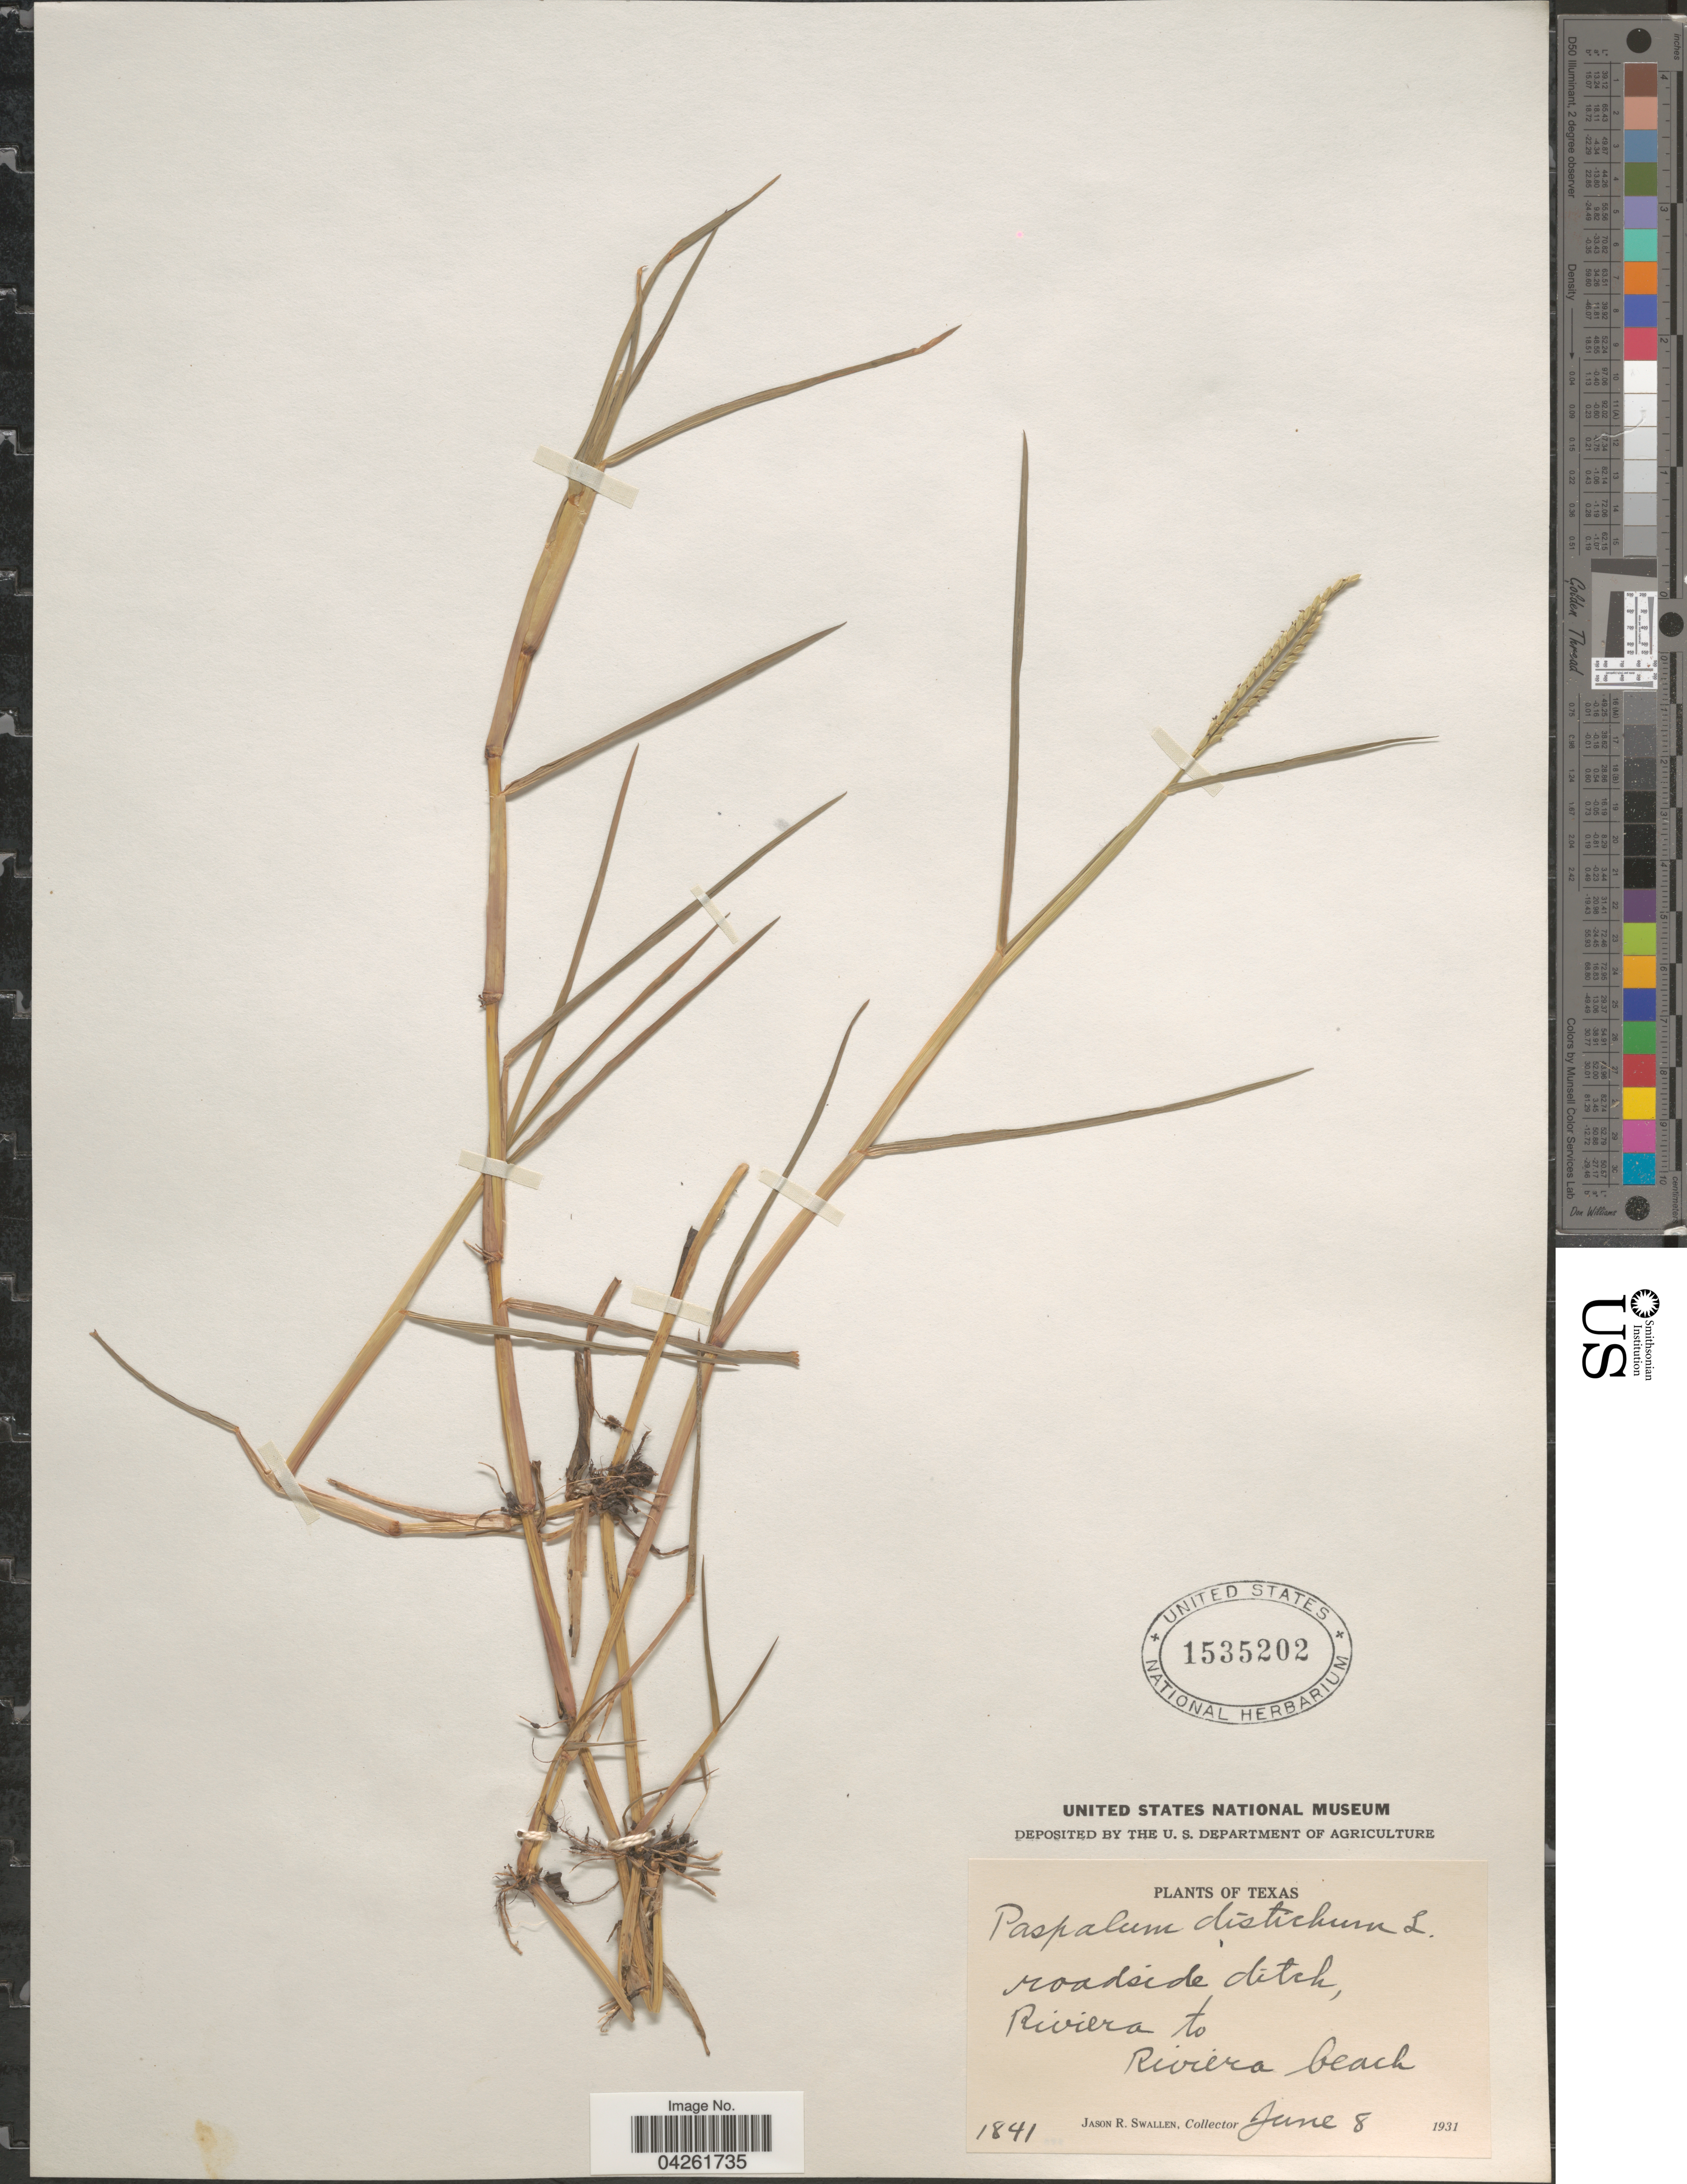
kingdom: Plantae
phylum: Tracheophyta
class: Liliopsida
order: Poales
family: Poaceae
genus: Paspalum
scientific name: Paspalum distichum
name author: L.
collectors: J. R. Swallen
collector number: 1841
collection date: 1931-06-08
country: United States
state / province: Texas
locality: Roadside ditch, Riviera to Riviera beach.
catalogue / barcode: US 1535202